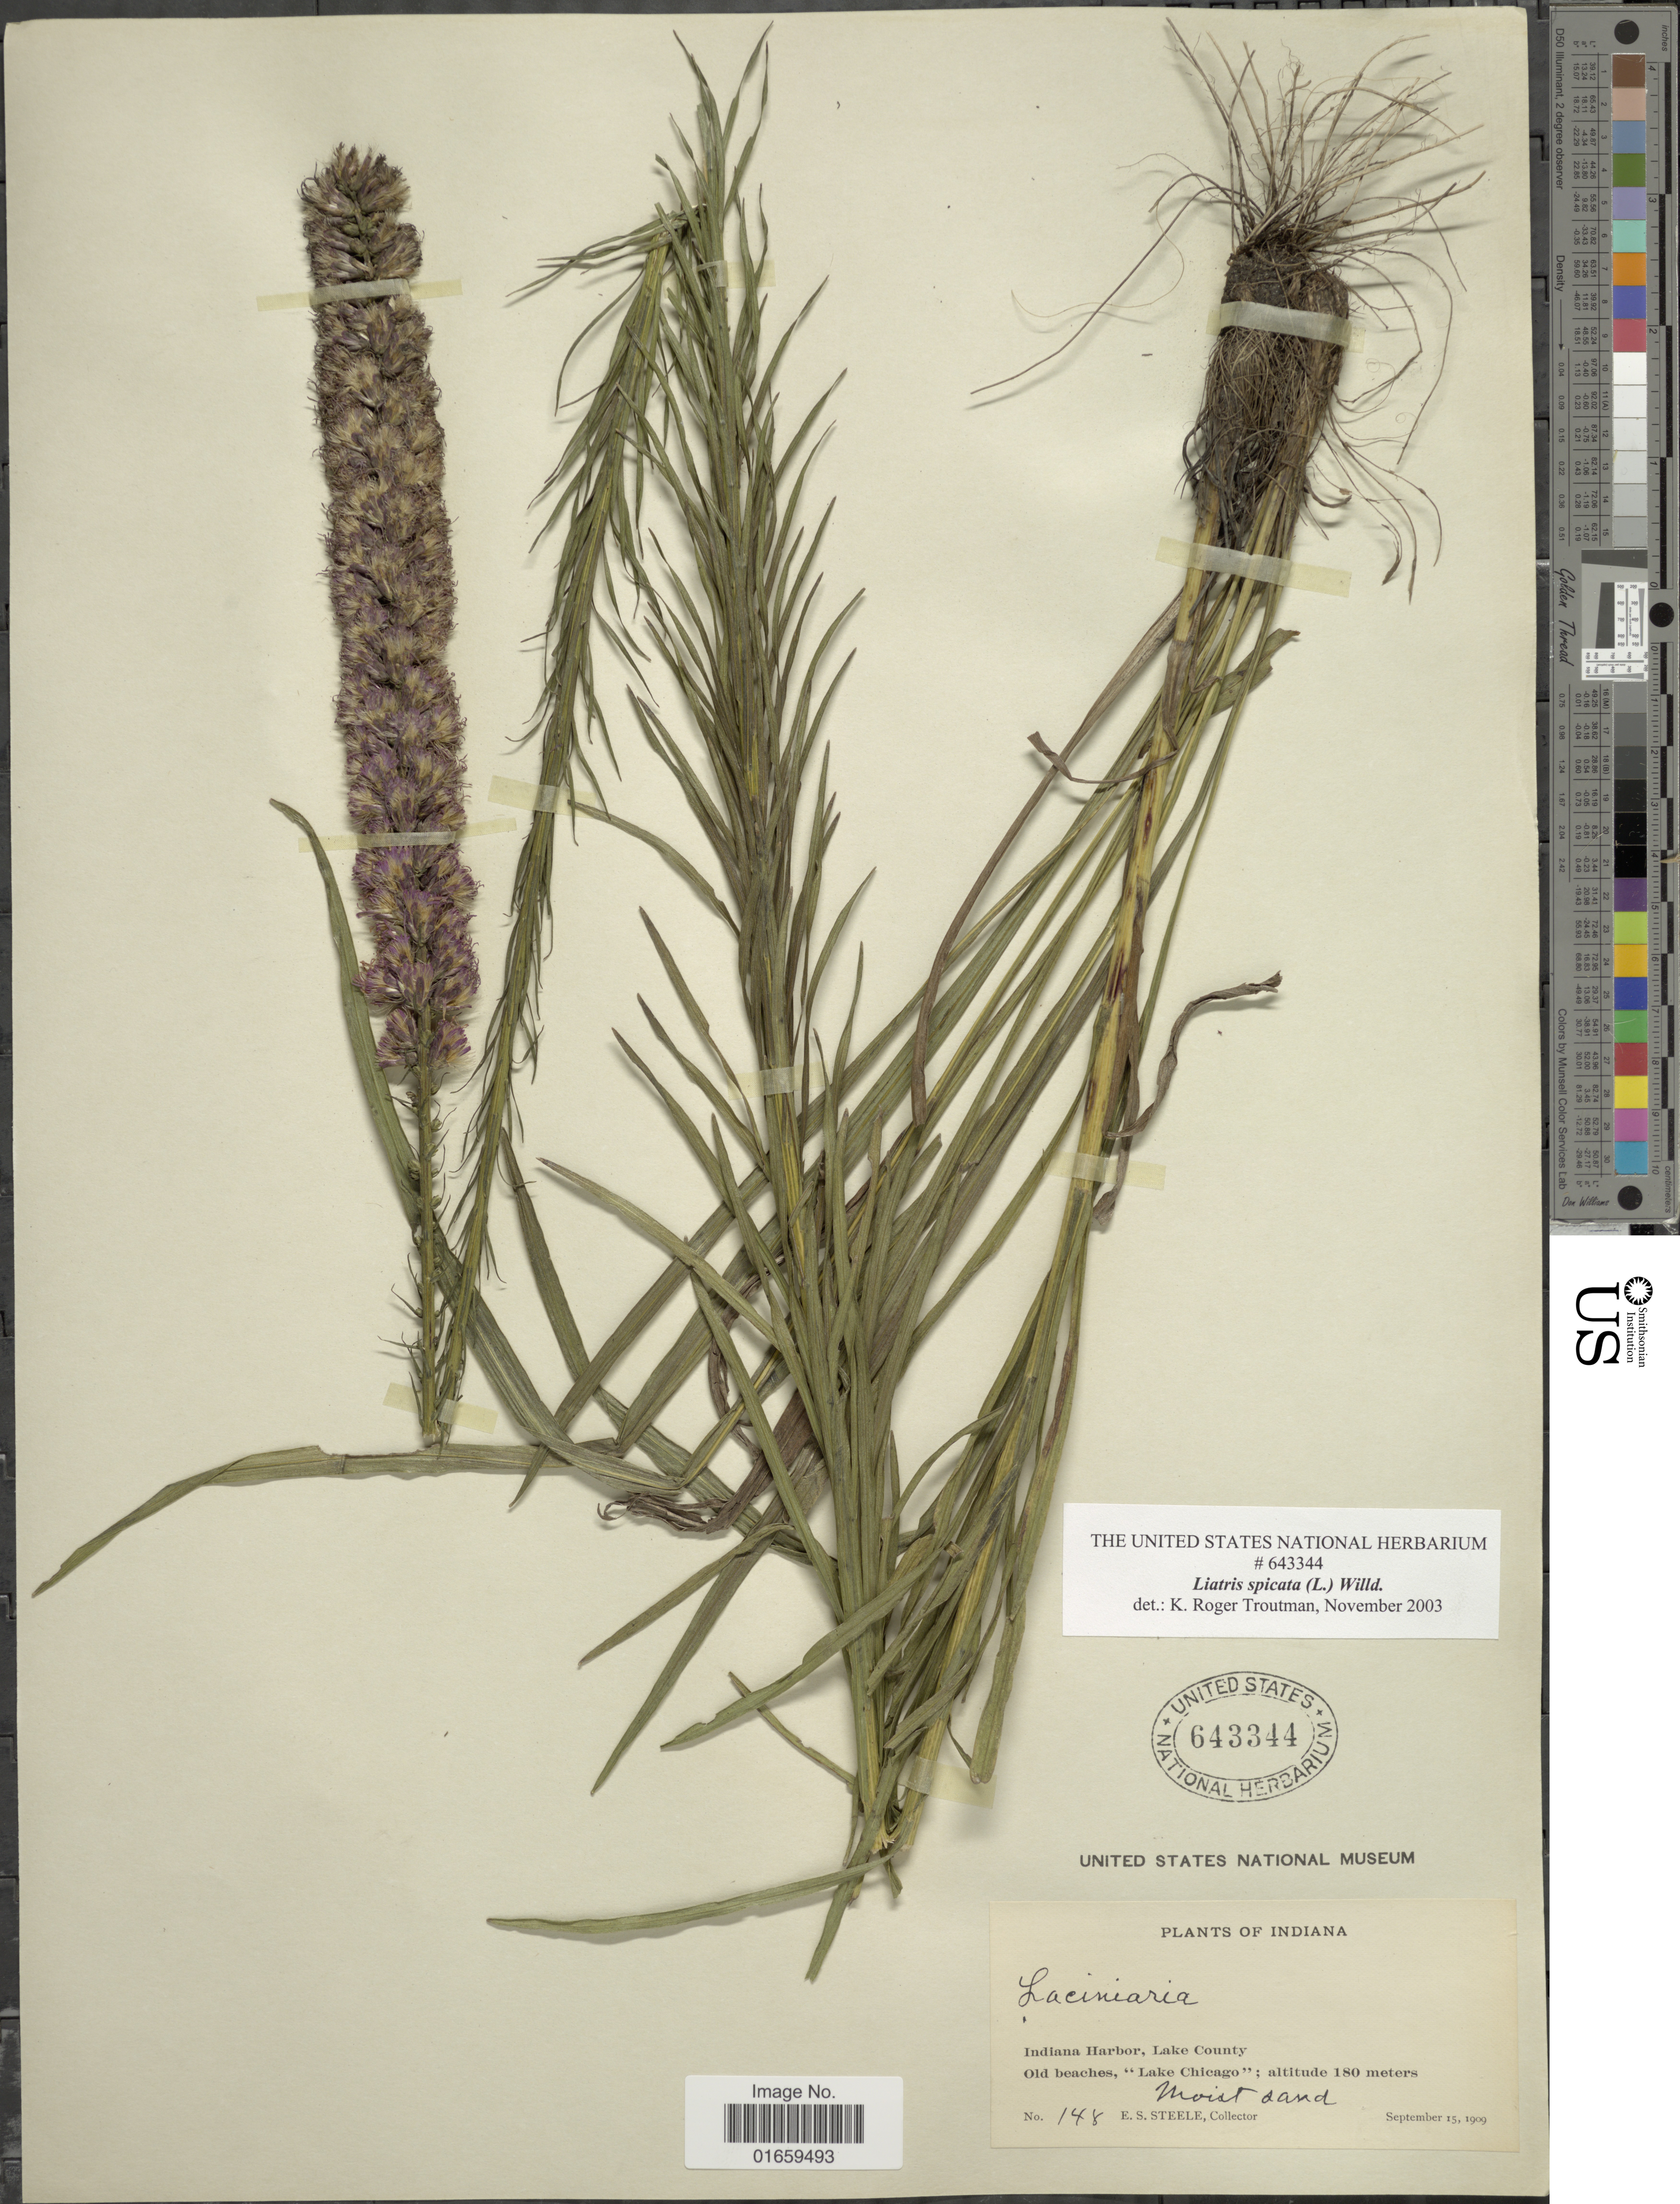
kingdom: Plantae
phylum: Tracheophyta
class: Magnoliopsida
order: Asterales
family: Asteraceae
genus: Liatris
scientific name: Liatris spicata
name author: (L.) Willd.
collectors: E. Steele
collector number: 148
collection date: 1909-09-15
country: United States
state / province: Indiana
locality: Indiana Harbor, Lake County, Old beaches, "Lake Chicago"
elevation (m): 180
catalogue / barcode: US 643344